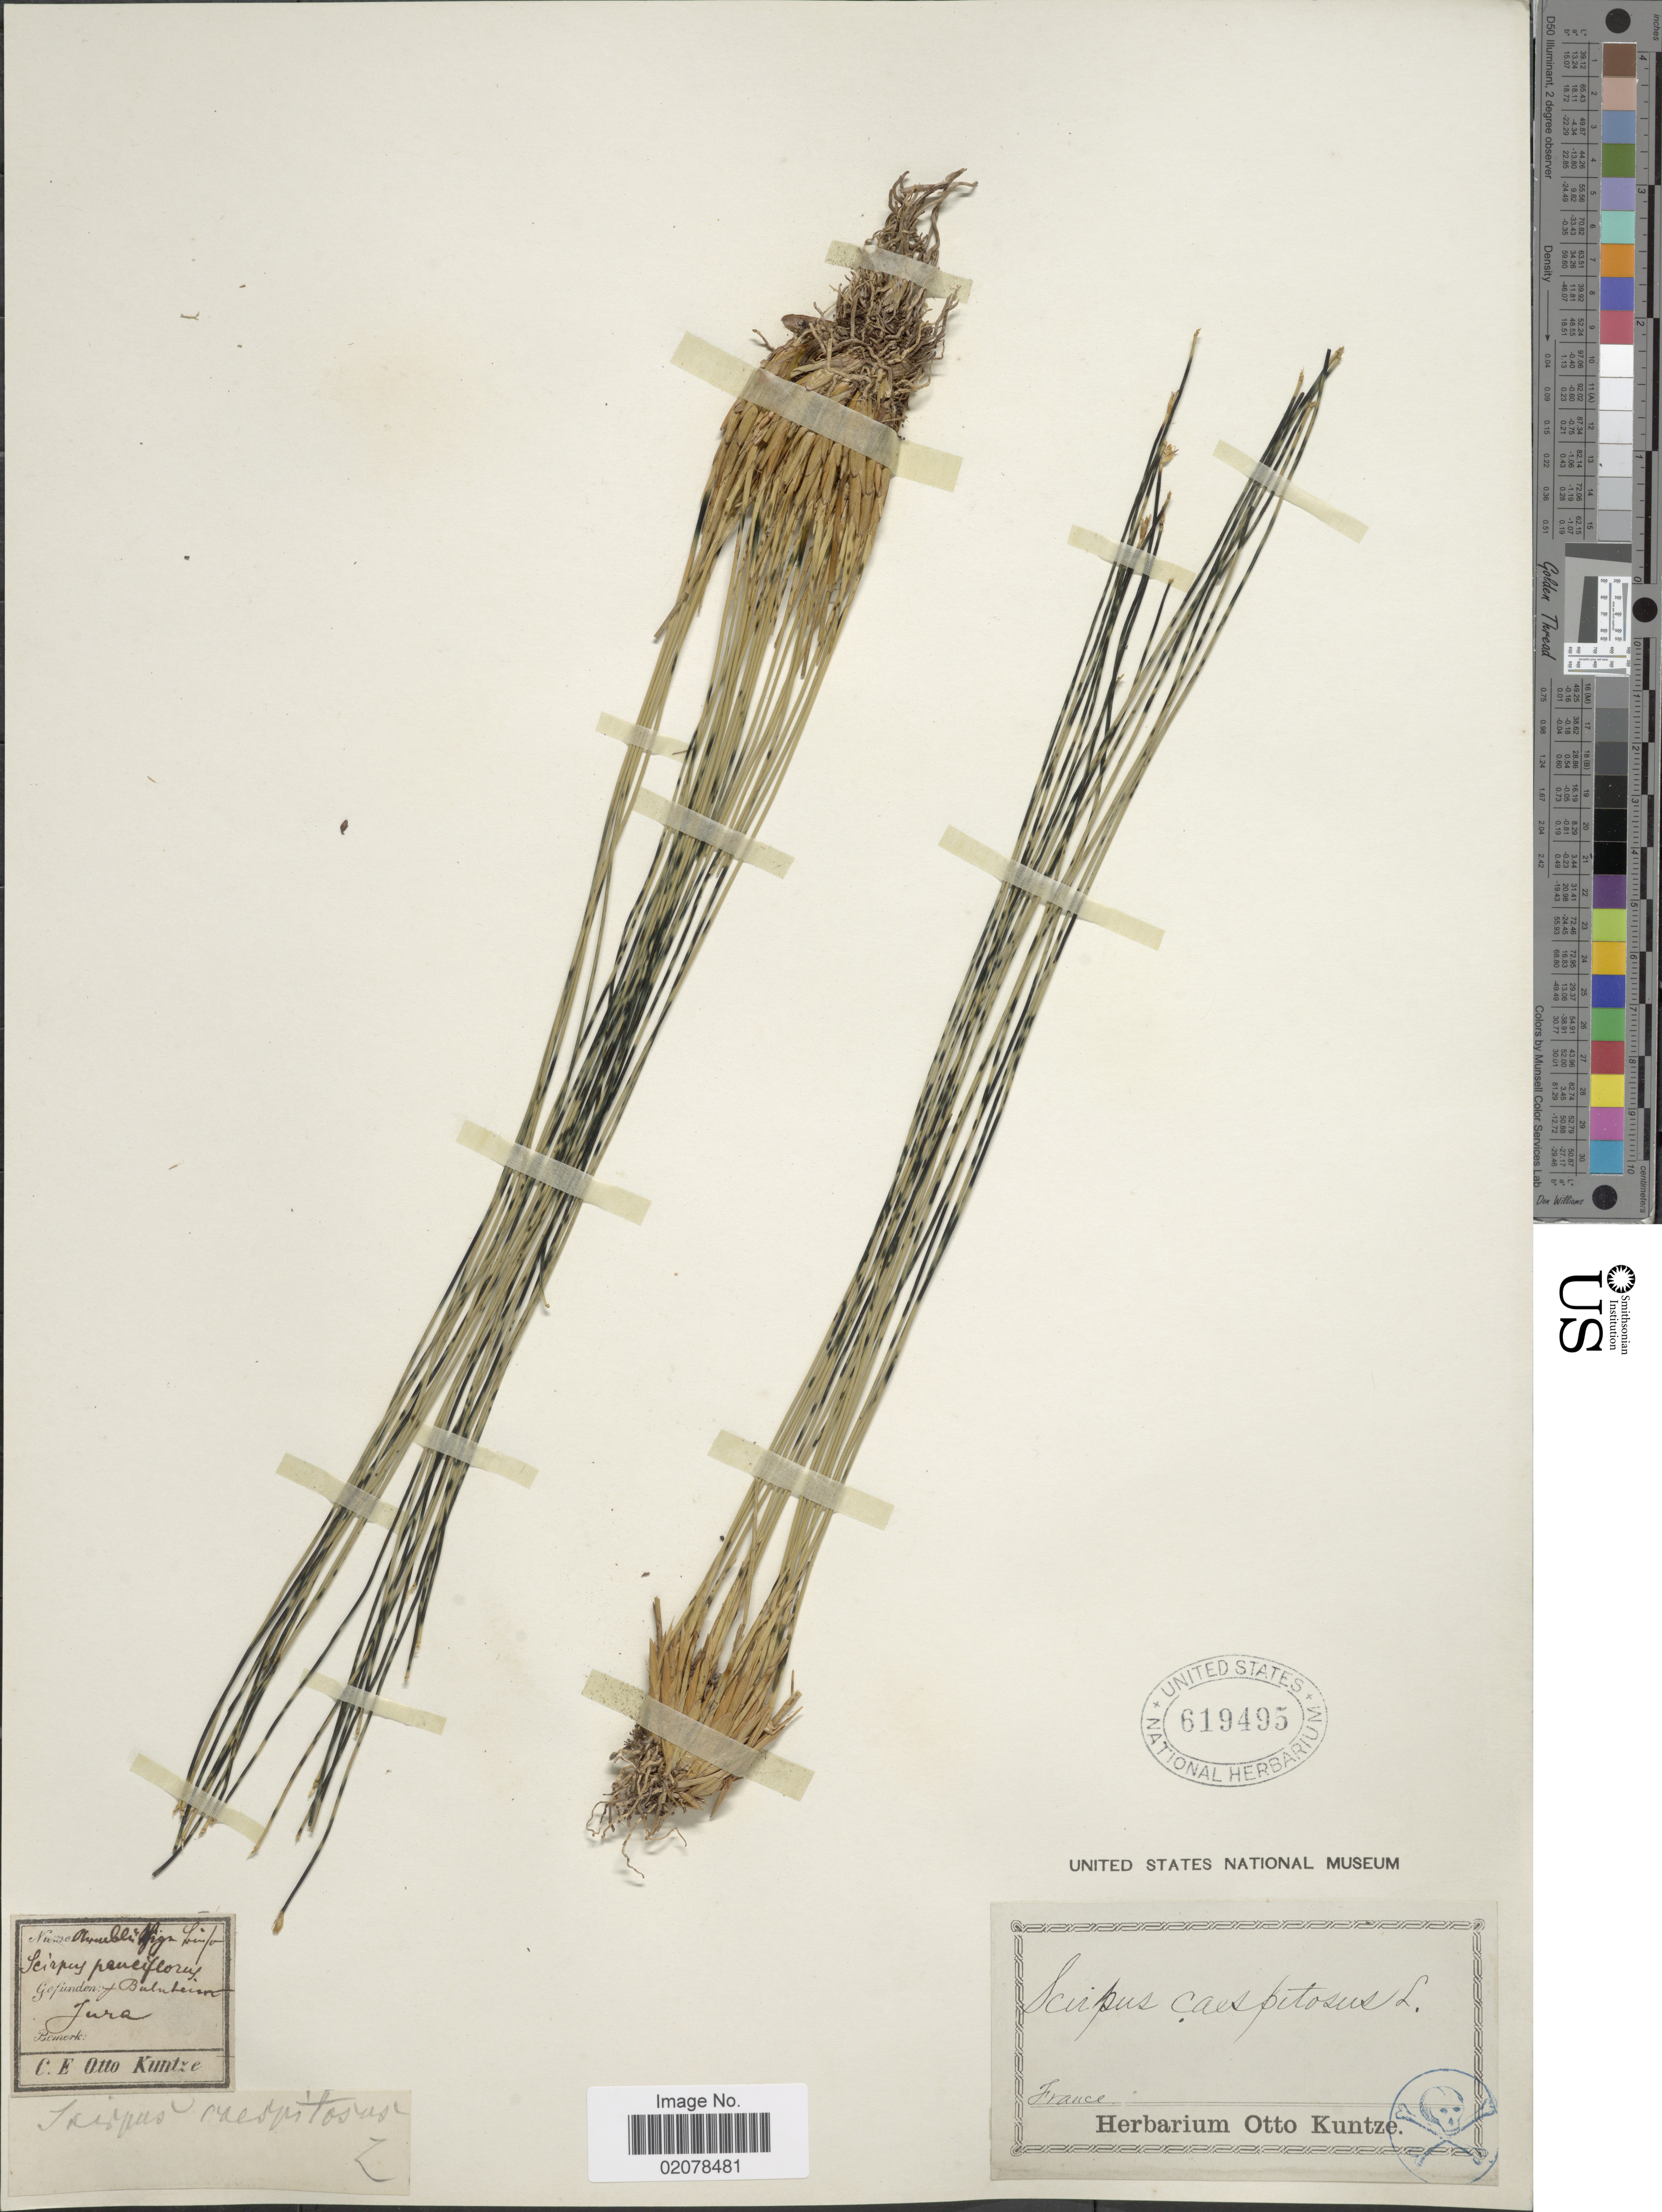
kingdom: Plantae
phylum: Tracheophyta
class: Liliopsida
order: Poales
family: Cyperaceae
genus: Trichophorum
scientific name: Trichophorum cespitosum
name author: (L.) Hartm.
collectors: C.E.O. Kuntze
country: France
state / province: Bourgogne-Franche-Comté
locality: Jura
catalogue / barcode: US 619495